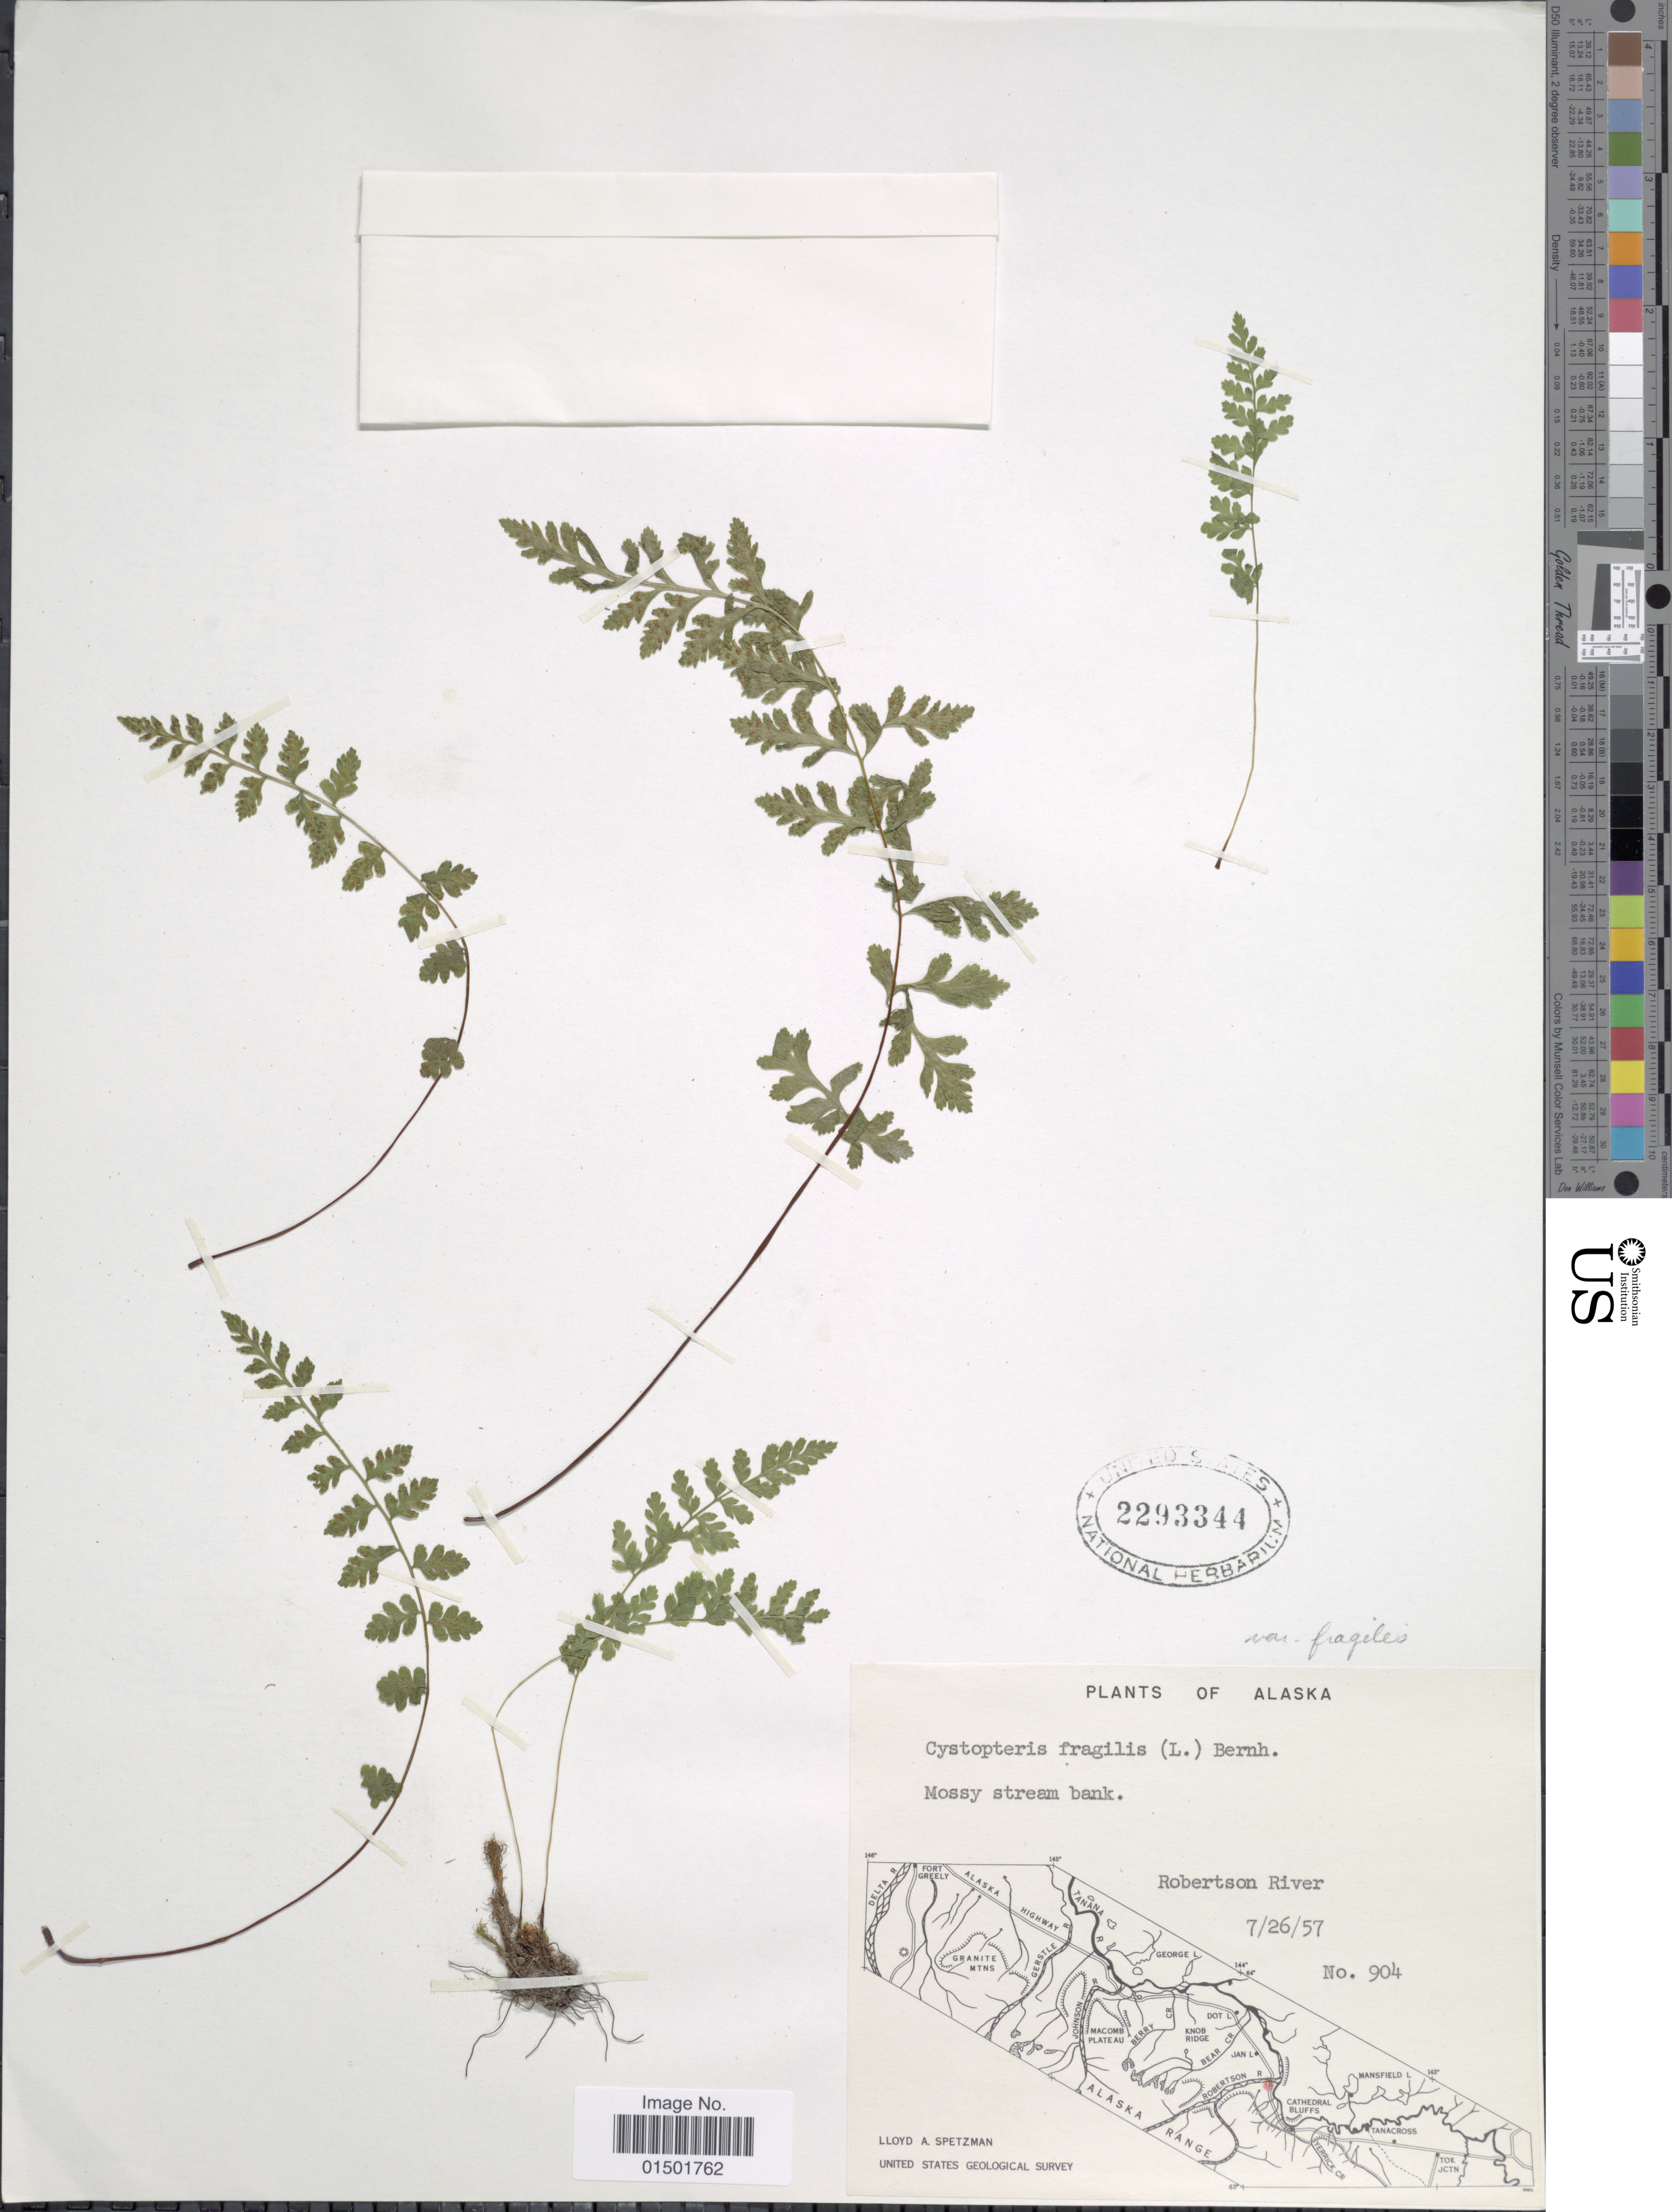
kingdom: Plantae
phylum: Tracheophyta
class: Polypodiopsida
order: Polypodiales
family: Cystopteridaceae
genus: Cystopteris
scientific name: Cystopteris fragilis var. fragilis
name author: (L.) Bernh.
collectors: L. Spetzman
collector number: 904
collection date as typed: Transcribed d/m/y: 26/7/57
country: United States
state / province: Alaska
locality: Robertson River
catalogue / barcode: US 2293344